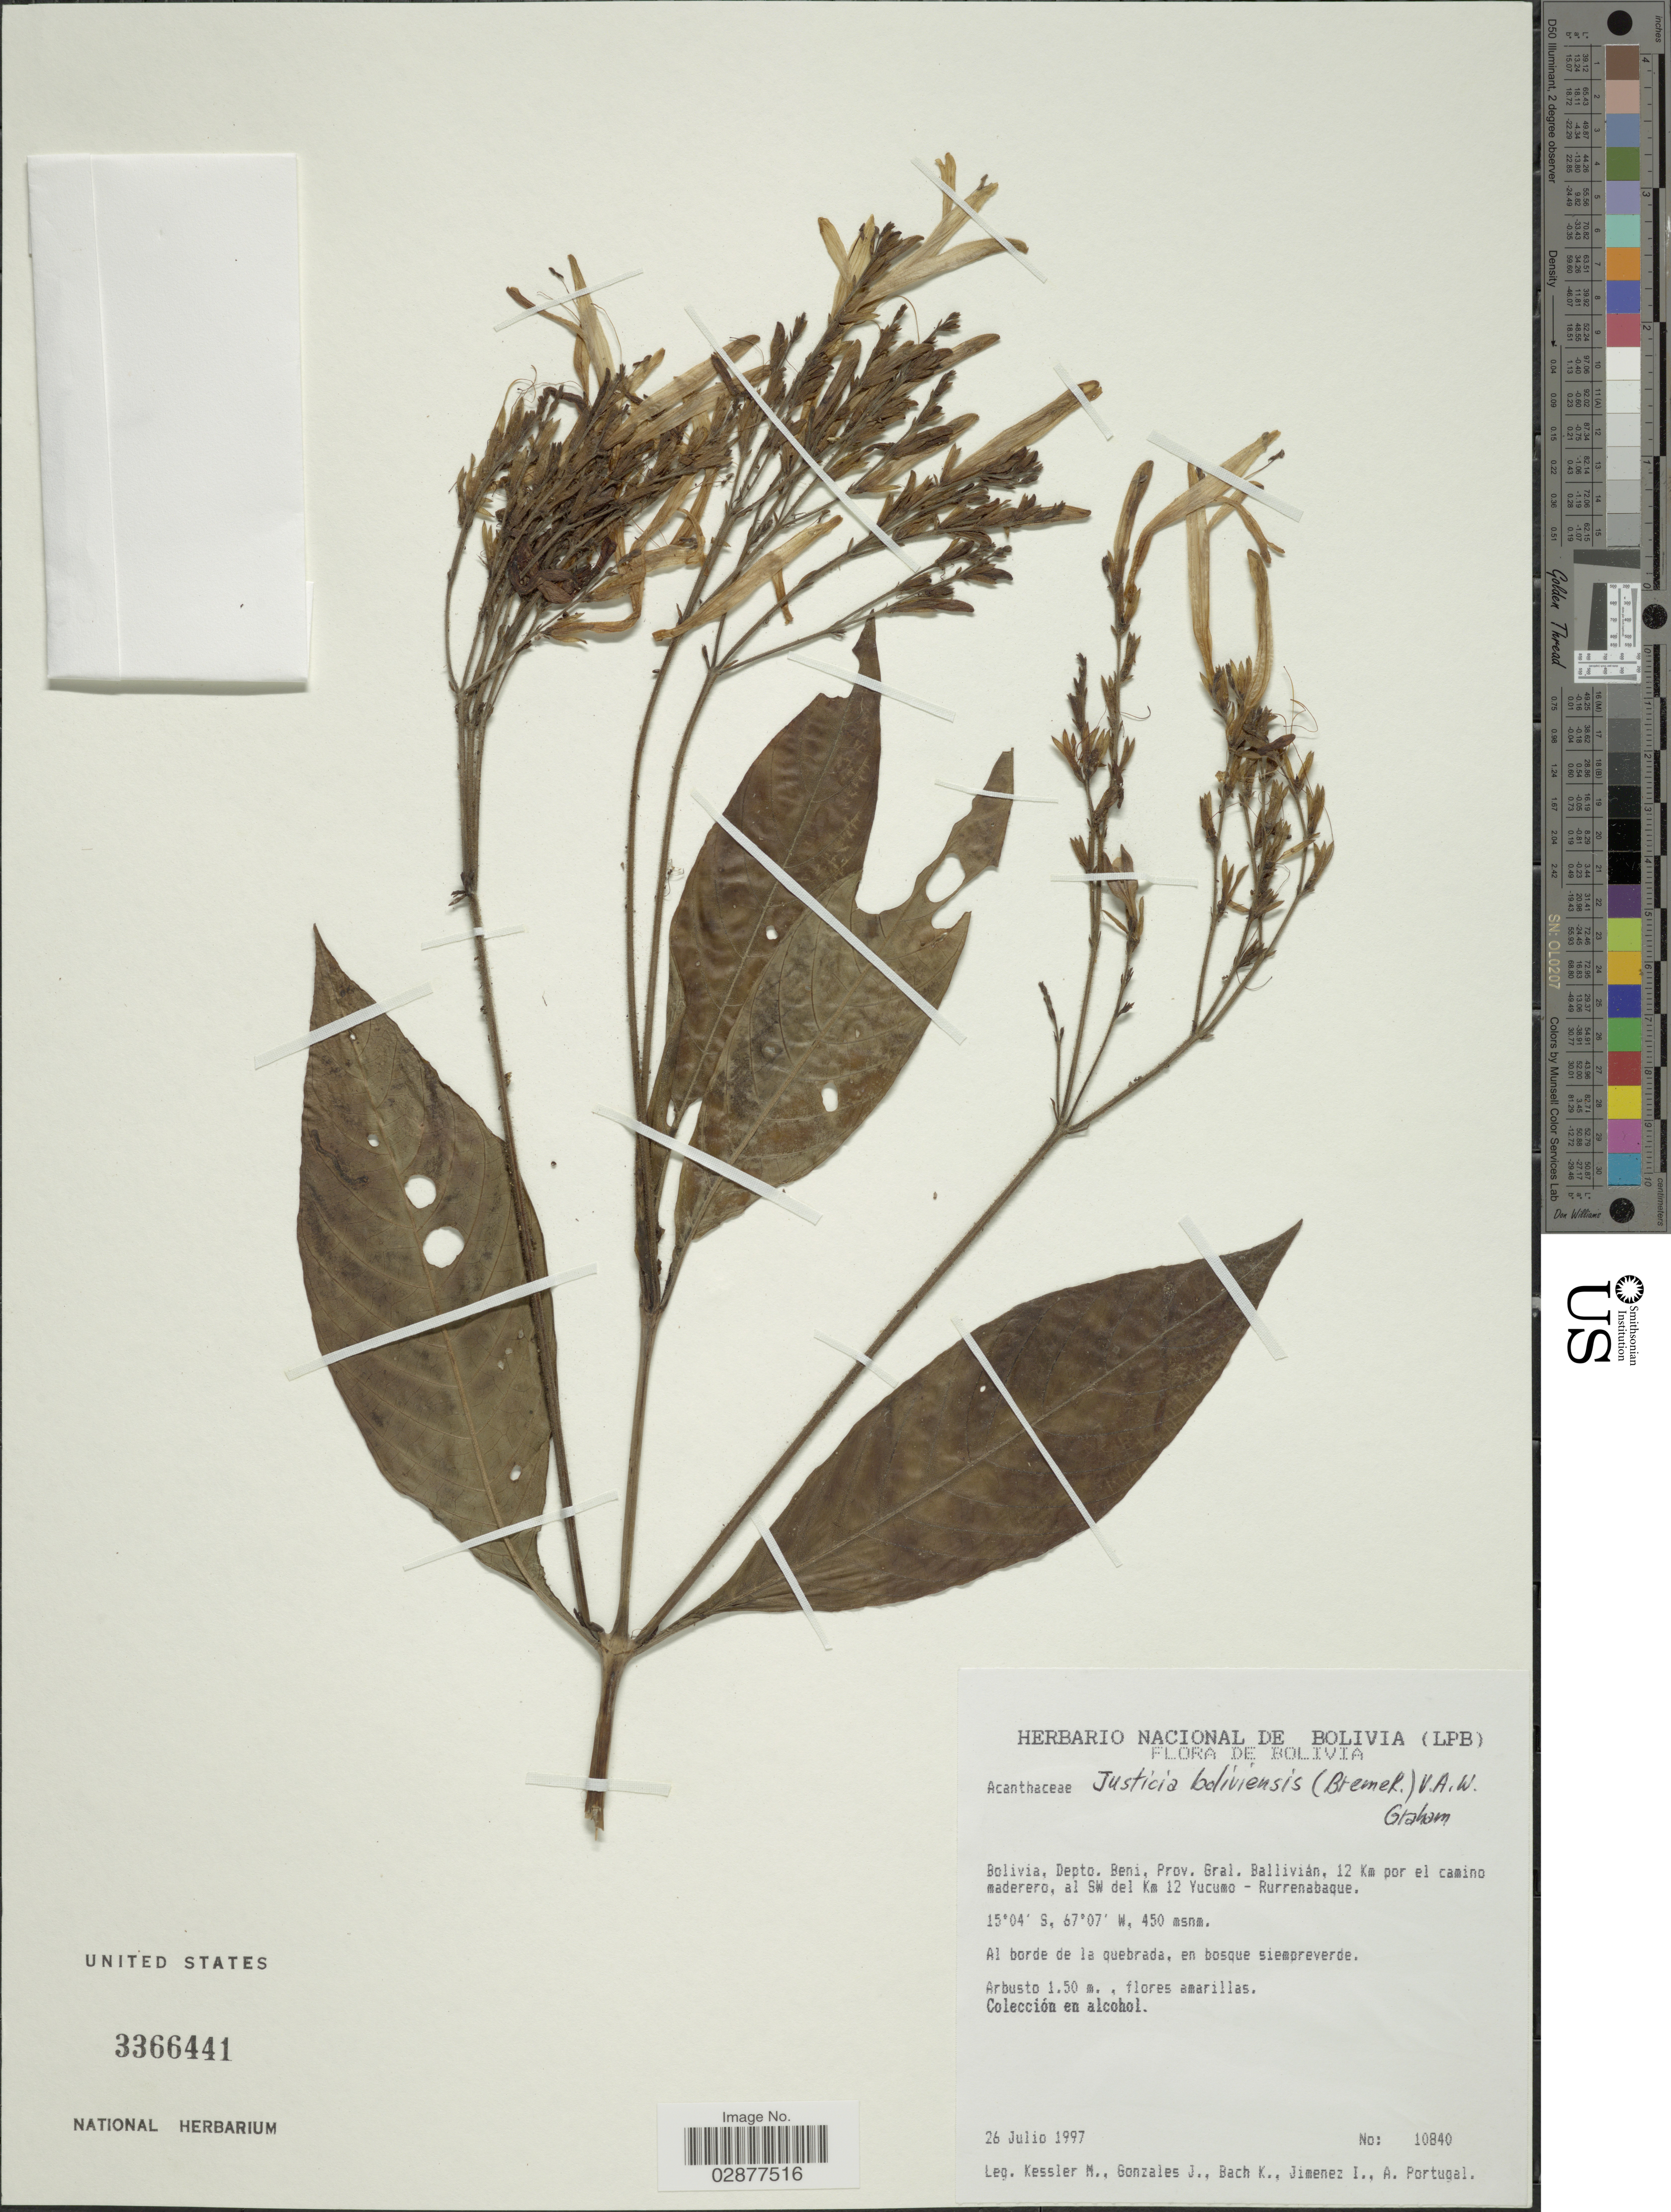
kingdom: Plantae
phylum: Tracheophyta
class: Magnoliopsida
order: Lamiales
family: Acanthaceae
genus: Justicia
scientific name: Justicia boliviensis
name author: (Bremek.) V.A.W. Graham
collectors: M. Kessler, J. Gonzales, K. Bach, I. Jimenez & A. Portugal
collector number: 10840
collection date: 1997-07-26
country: Bolivia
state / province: Beni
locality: Depto. Beni, Prov. Gral. Ballivián, 12 Km por el camino maderero, al SW del Km 12 Yucumo - Rurrenabaque.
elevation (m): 450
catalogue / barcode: US 3366441